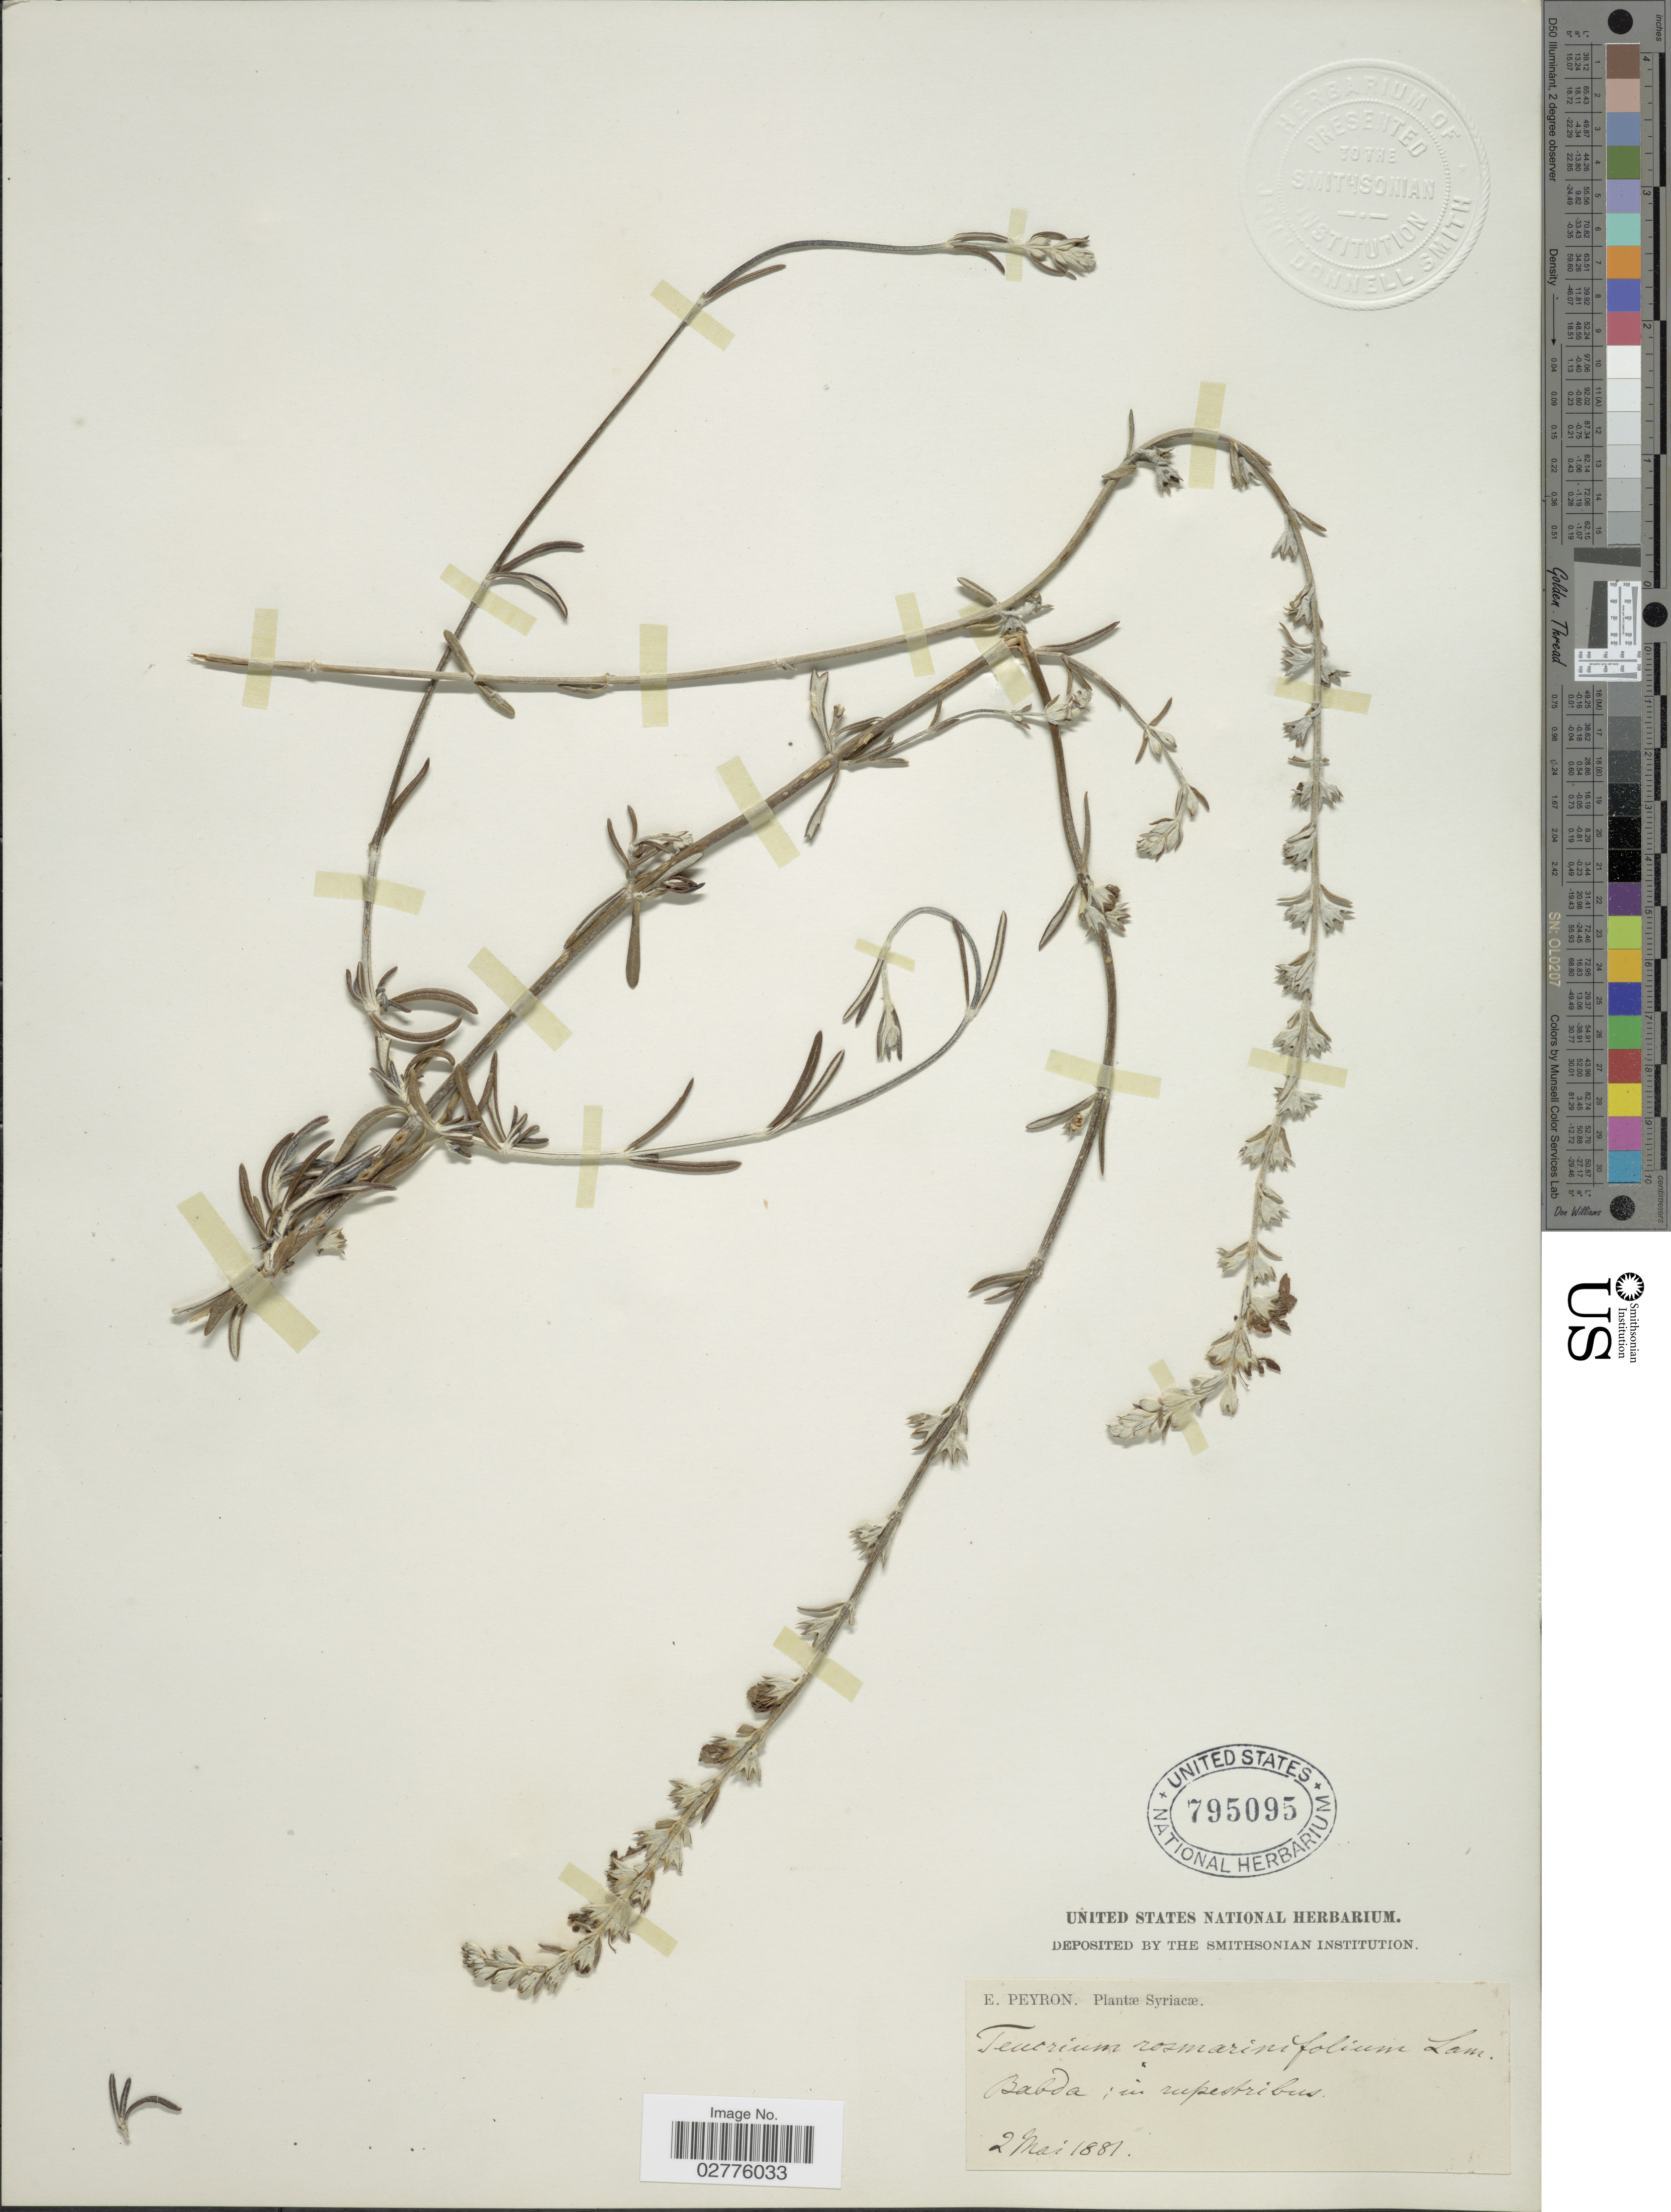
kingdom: Plantae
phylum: Tracheophyta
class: Magnoliopsida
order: Lamiales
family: Lamiaceae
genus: Teucrium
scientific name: Teucrium creticum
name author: L.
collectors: E. Peyron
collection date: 1881-05-02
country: Syria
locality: Syriacæ. Babda.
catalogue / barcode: US 795095